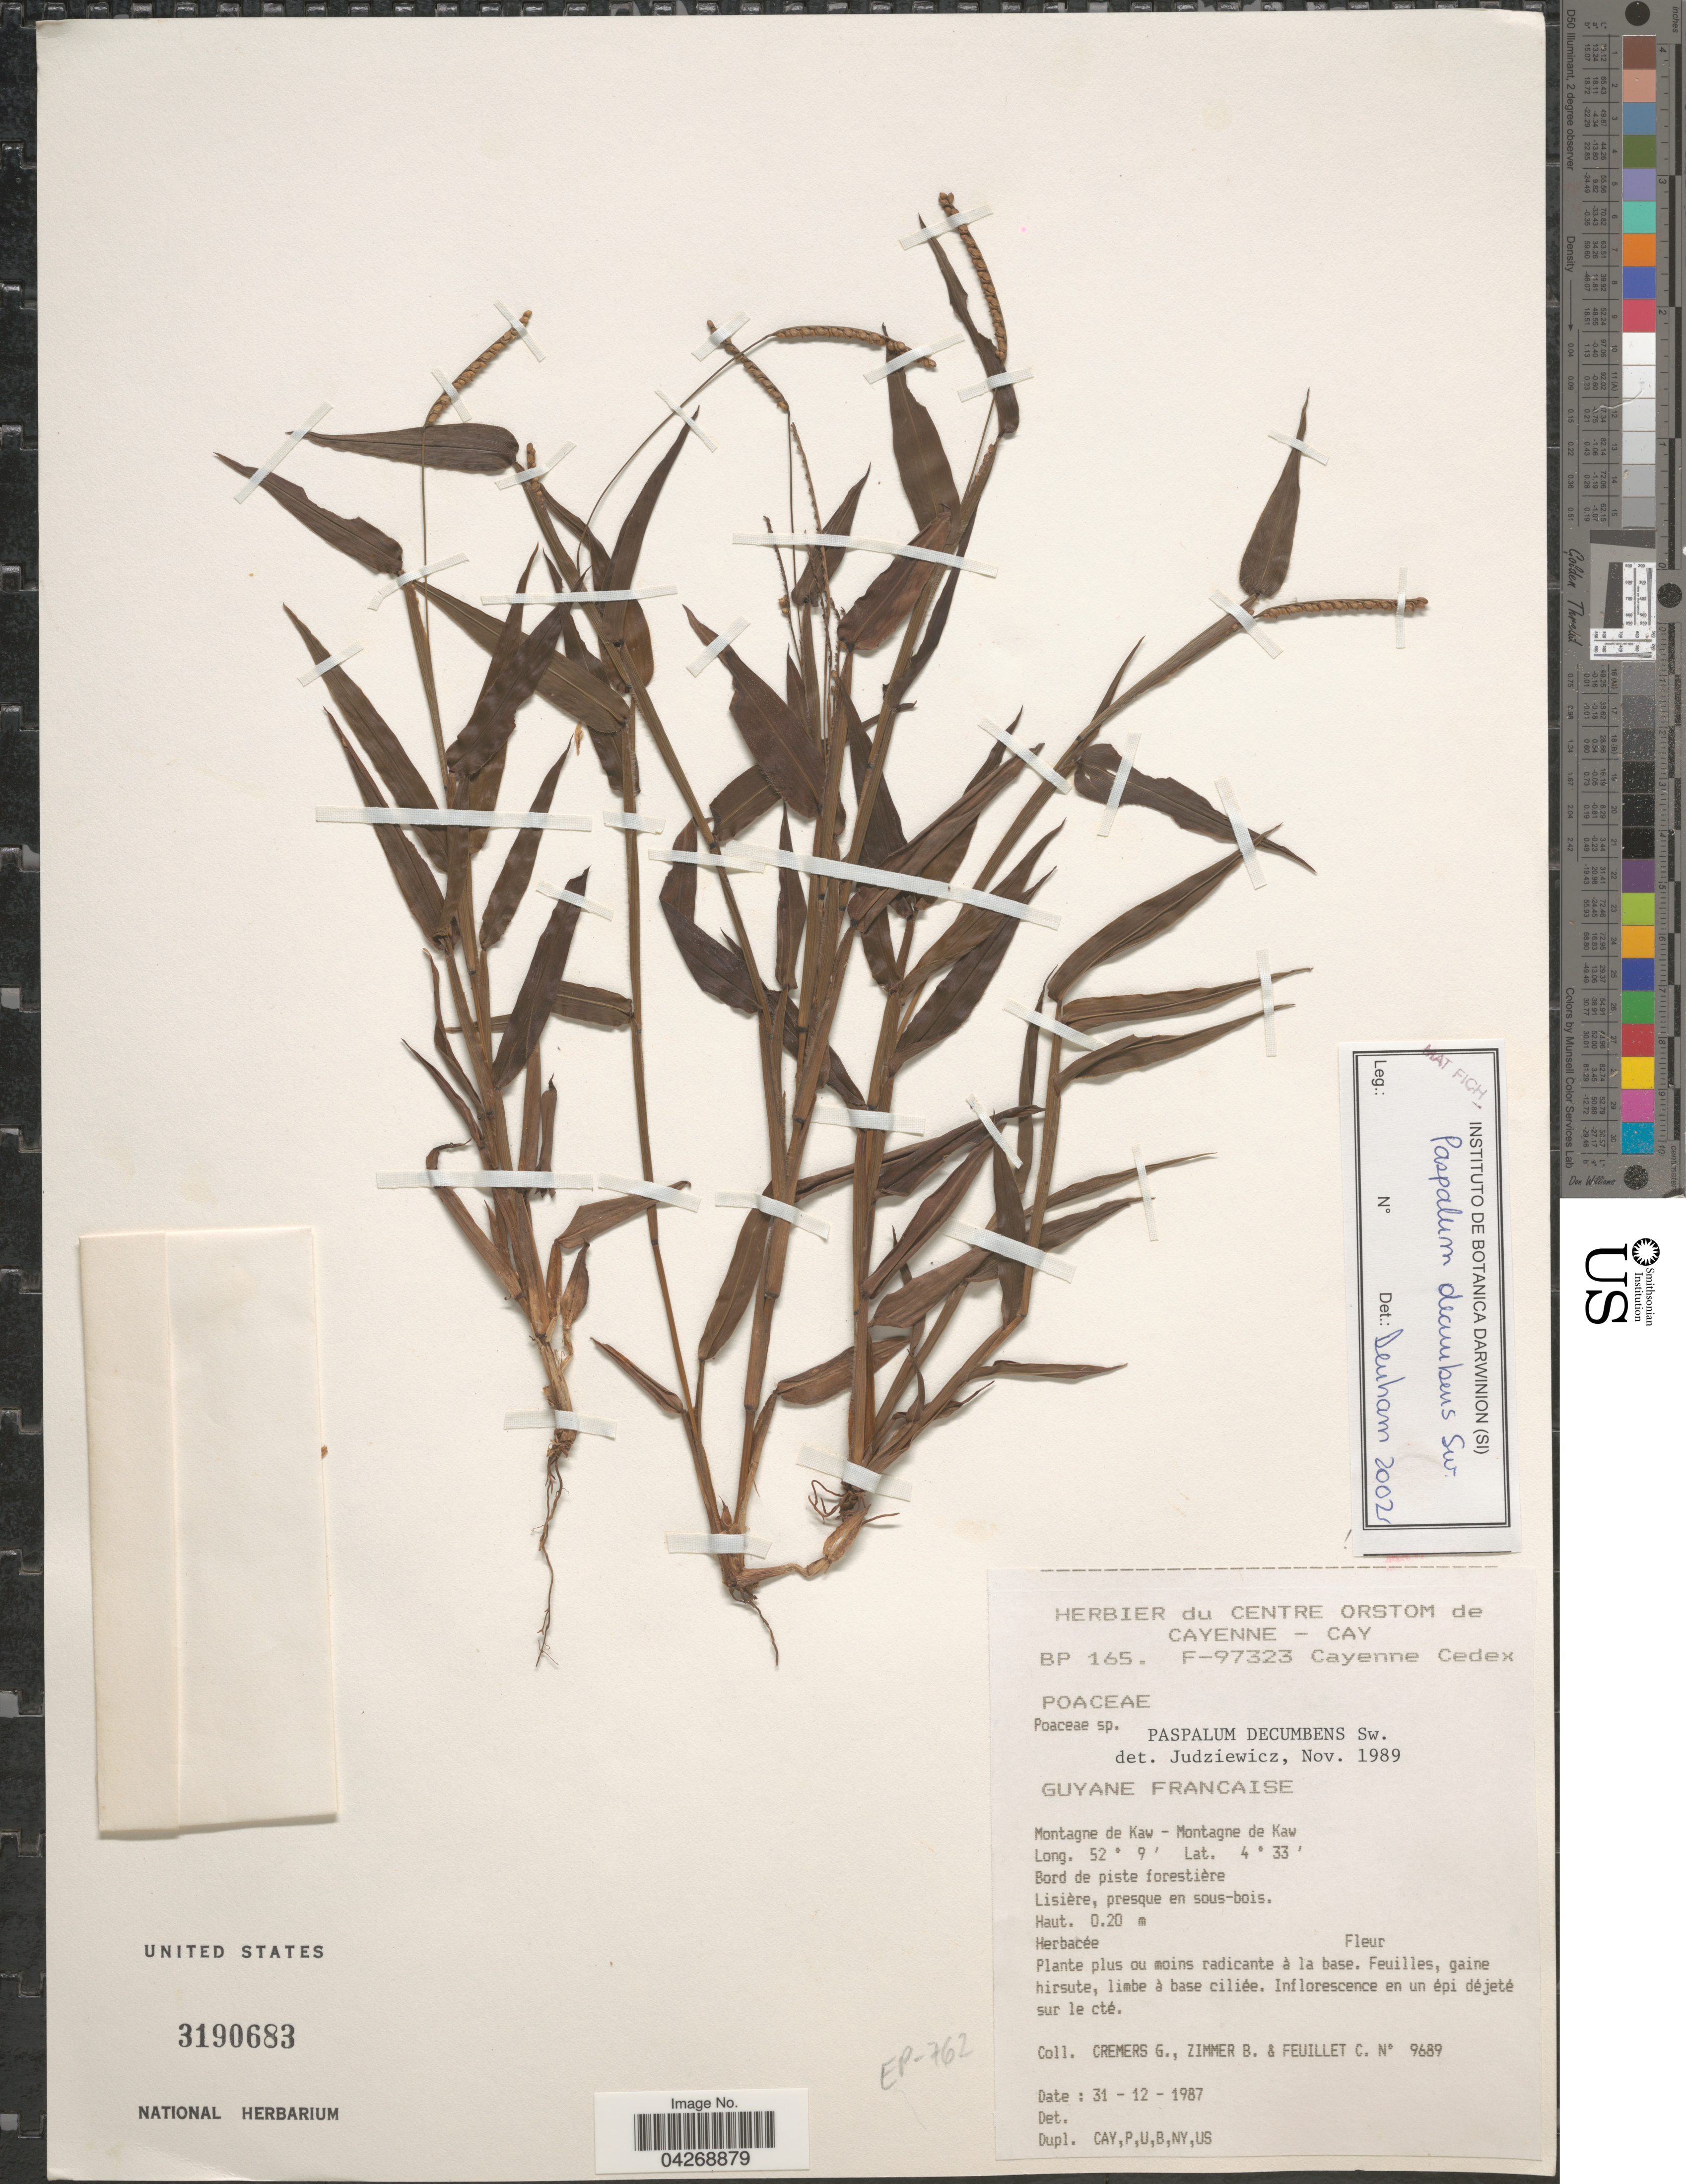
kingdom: Plantae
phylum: Tracheophyta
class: Liliopsida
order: Poales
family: Poaceae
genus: Paspalum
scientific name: Paspalum decumbens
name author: Sw.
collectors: G. Cremers, B. Zimmer & C. Feuillet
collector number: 9689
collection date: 1987-12-31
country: French Guiana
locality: Guyane Francaise. Montagne de Kaw - Montagne de Kaw. Bord de piste forestière.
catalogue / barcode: US 3190683